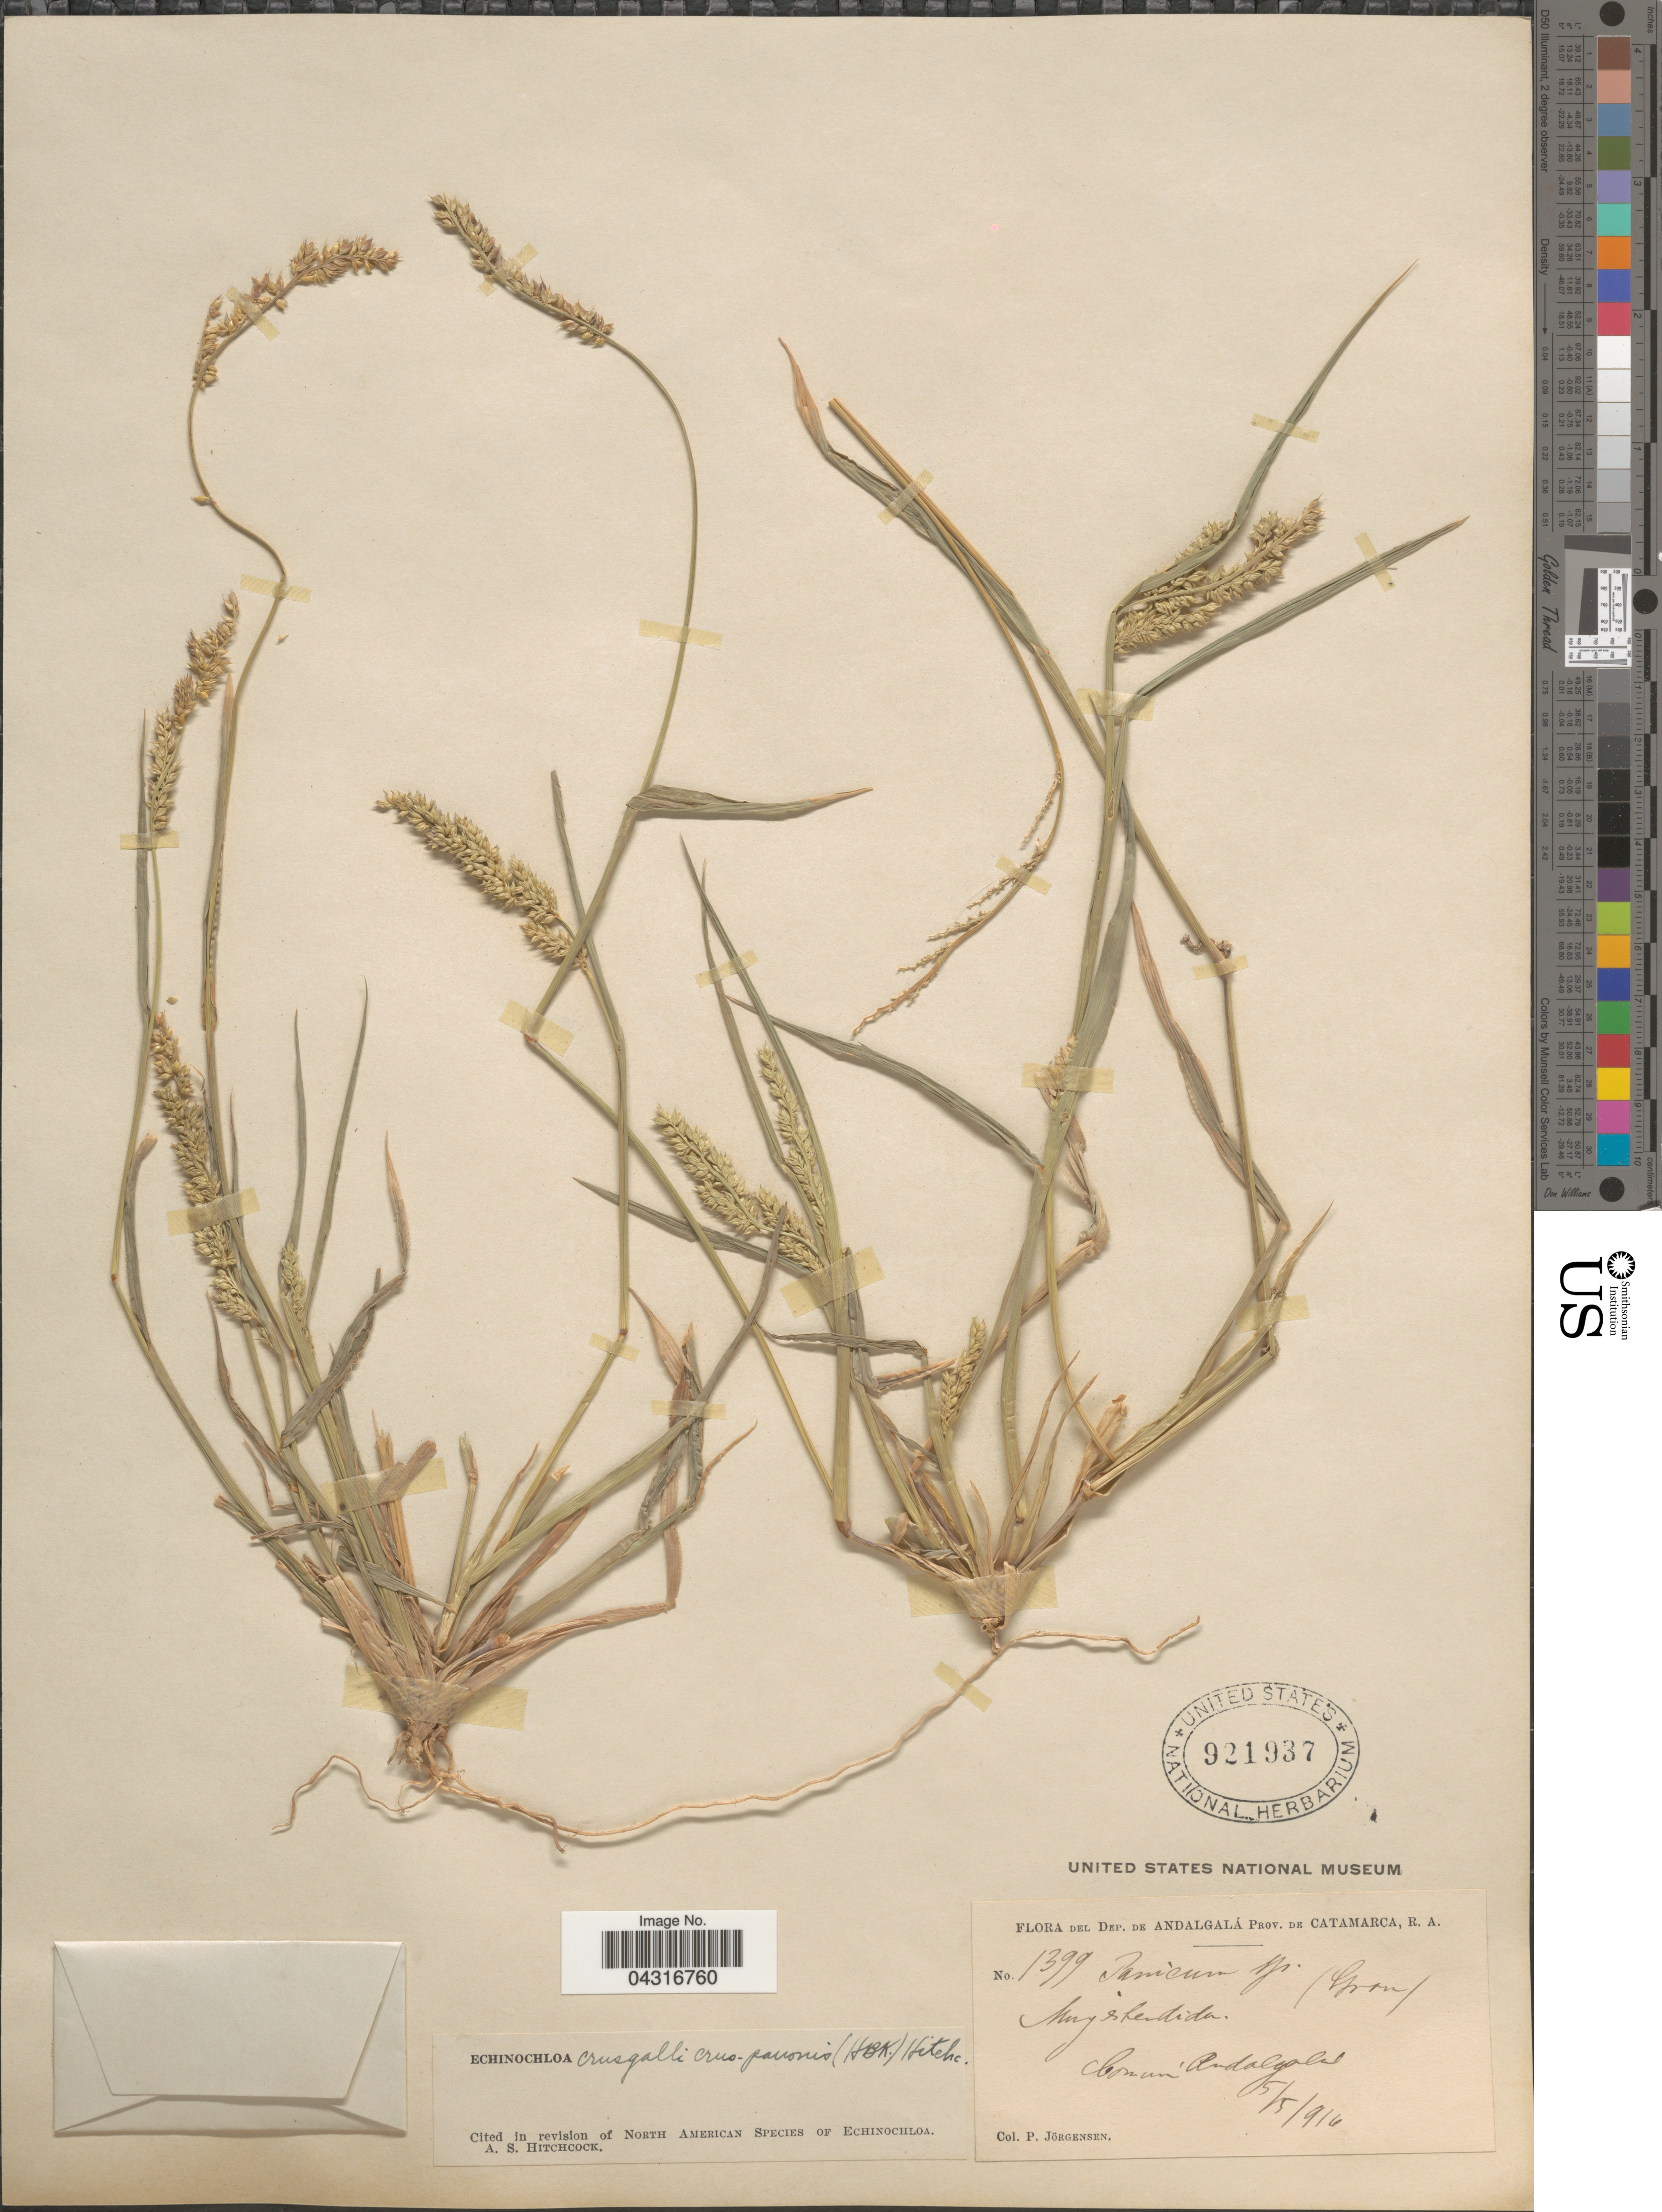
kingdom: Plantae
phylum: Tracheophyta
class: Liliopsida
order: Poales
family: Poaceae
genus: Echinochloa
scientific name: Echinochloa crus-pavonis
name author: (Kunth) Schult.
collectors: P. Jörgensen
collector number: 1399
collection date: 1916-05-05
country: Argentina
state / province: Catamarca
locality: Dep. de Andalgalá. Comun' Andalgala.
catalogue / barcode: US 921937